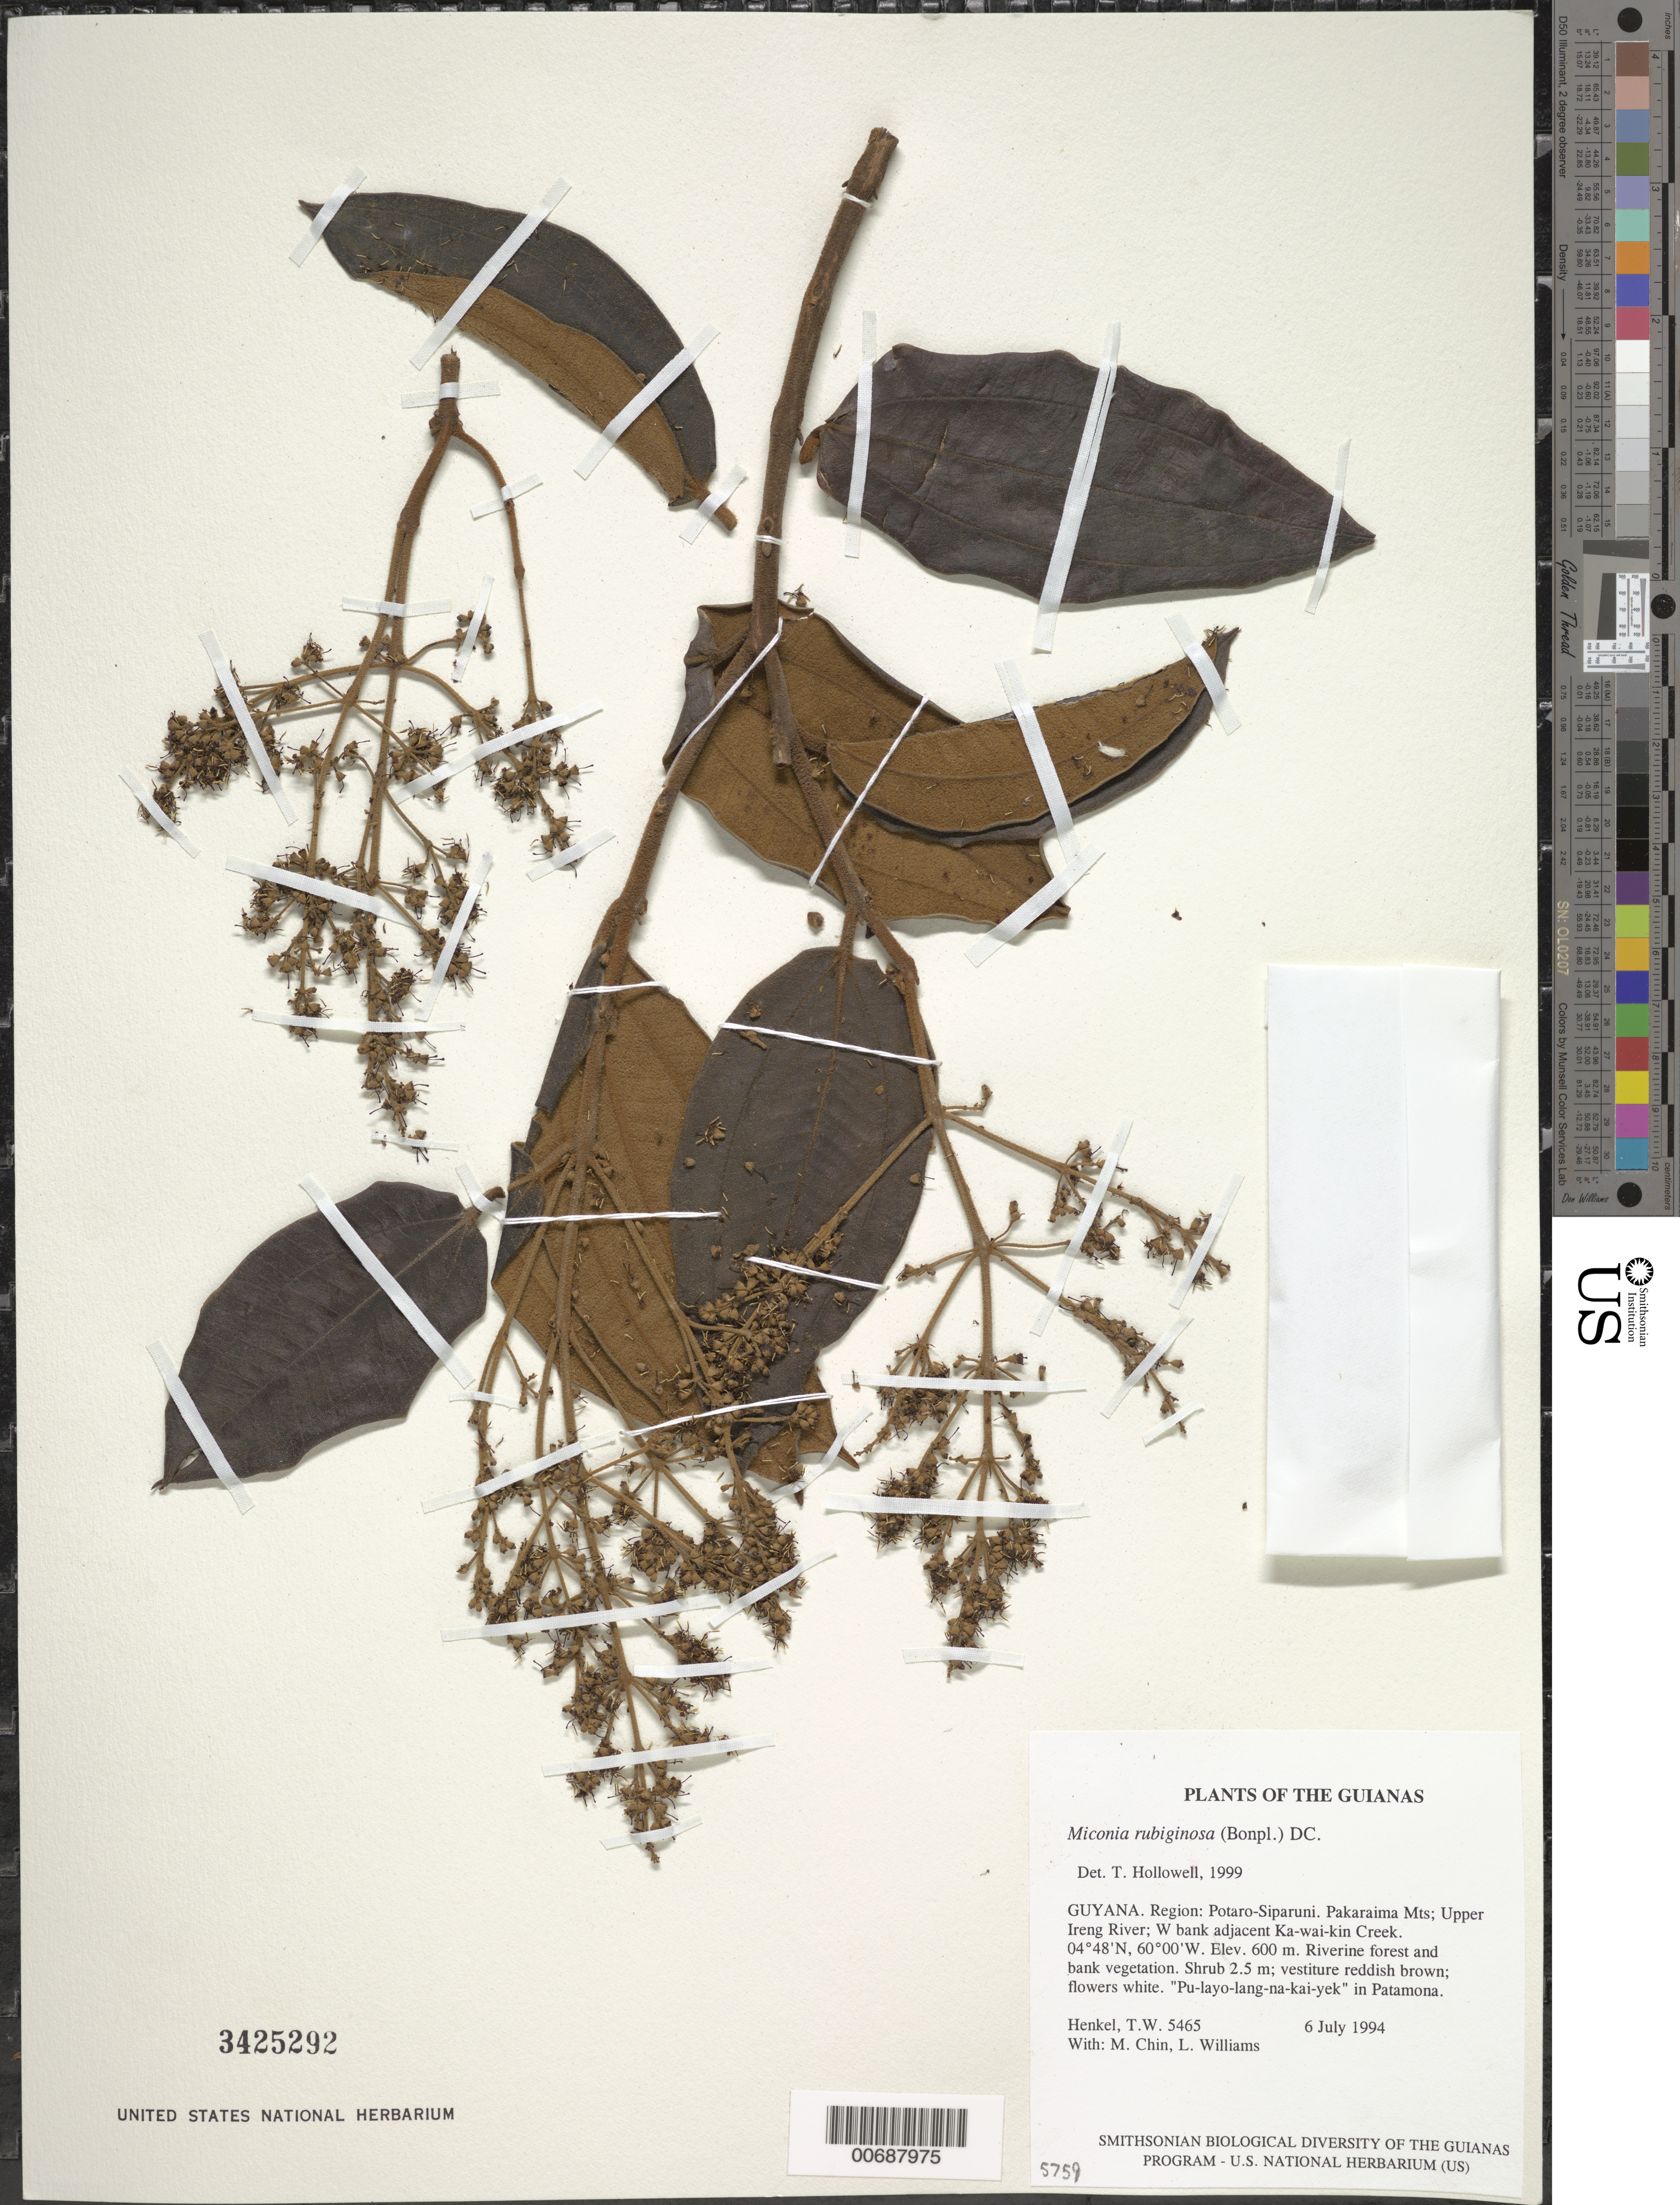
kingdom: Plantae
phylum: Tracheophyta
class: Magnoliopsida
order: Myrtales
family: Melastomataceae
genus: Miconia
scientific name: Miconia rubiginosa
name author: (Bonpl.) DC.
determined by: Hollowell, T. H., (BOT), Smithsonian Institution - National Museum of Natural History (UNITED STATES)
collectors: T. Henkel, M. Chin & L. Williams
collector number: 5465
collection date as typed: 6 July 1994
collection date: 1994-07-06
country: Guyana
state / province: Potaro-Siparuni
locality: Pakaraima Mts; Upper Ireng River; W bank adjacent Ka-wai-kin Creek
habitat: Riverine forest and bank vegetation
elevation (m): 600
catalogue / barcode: US 3425292